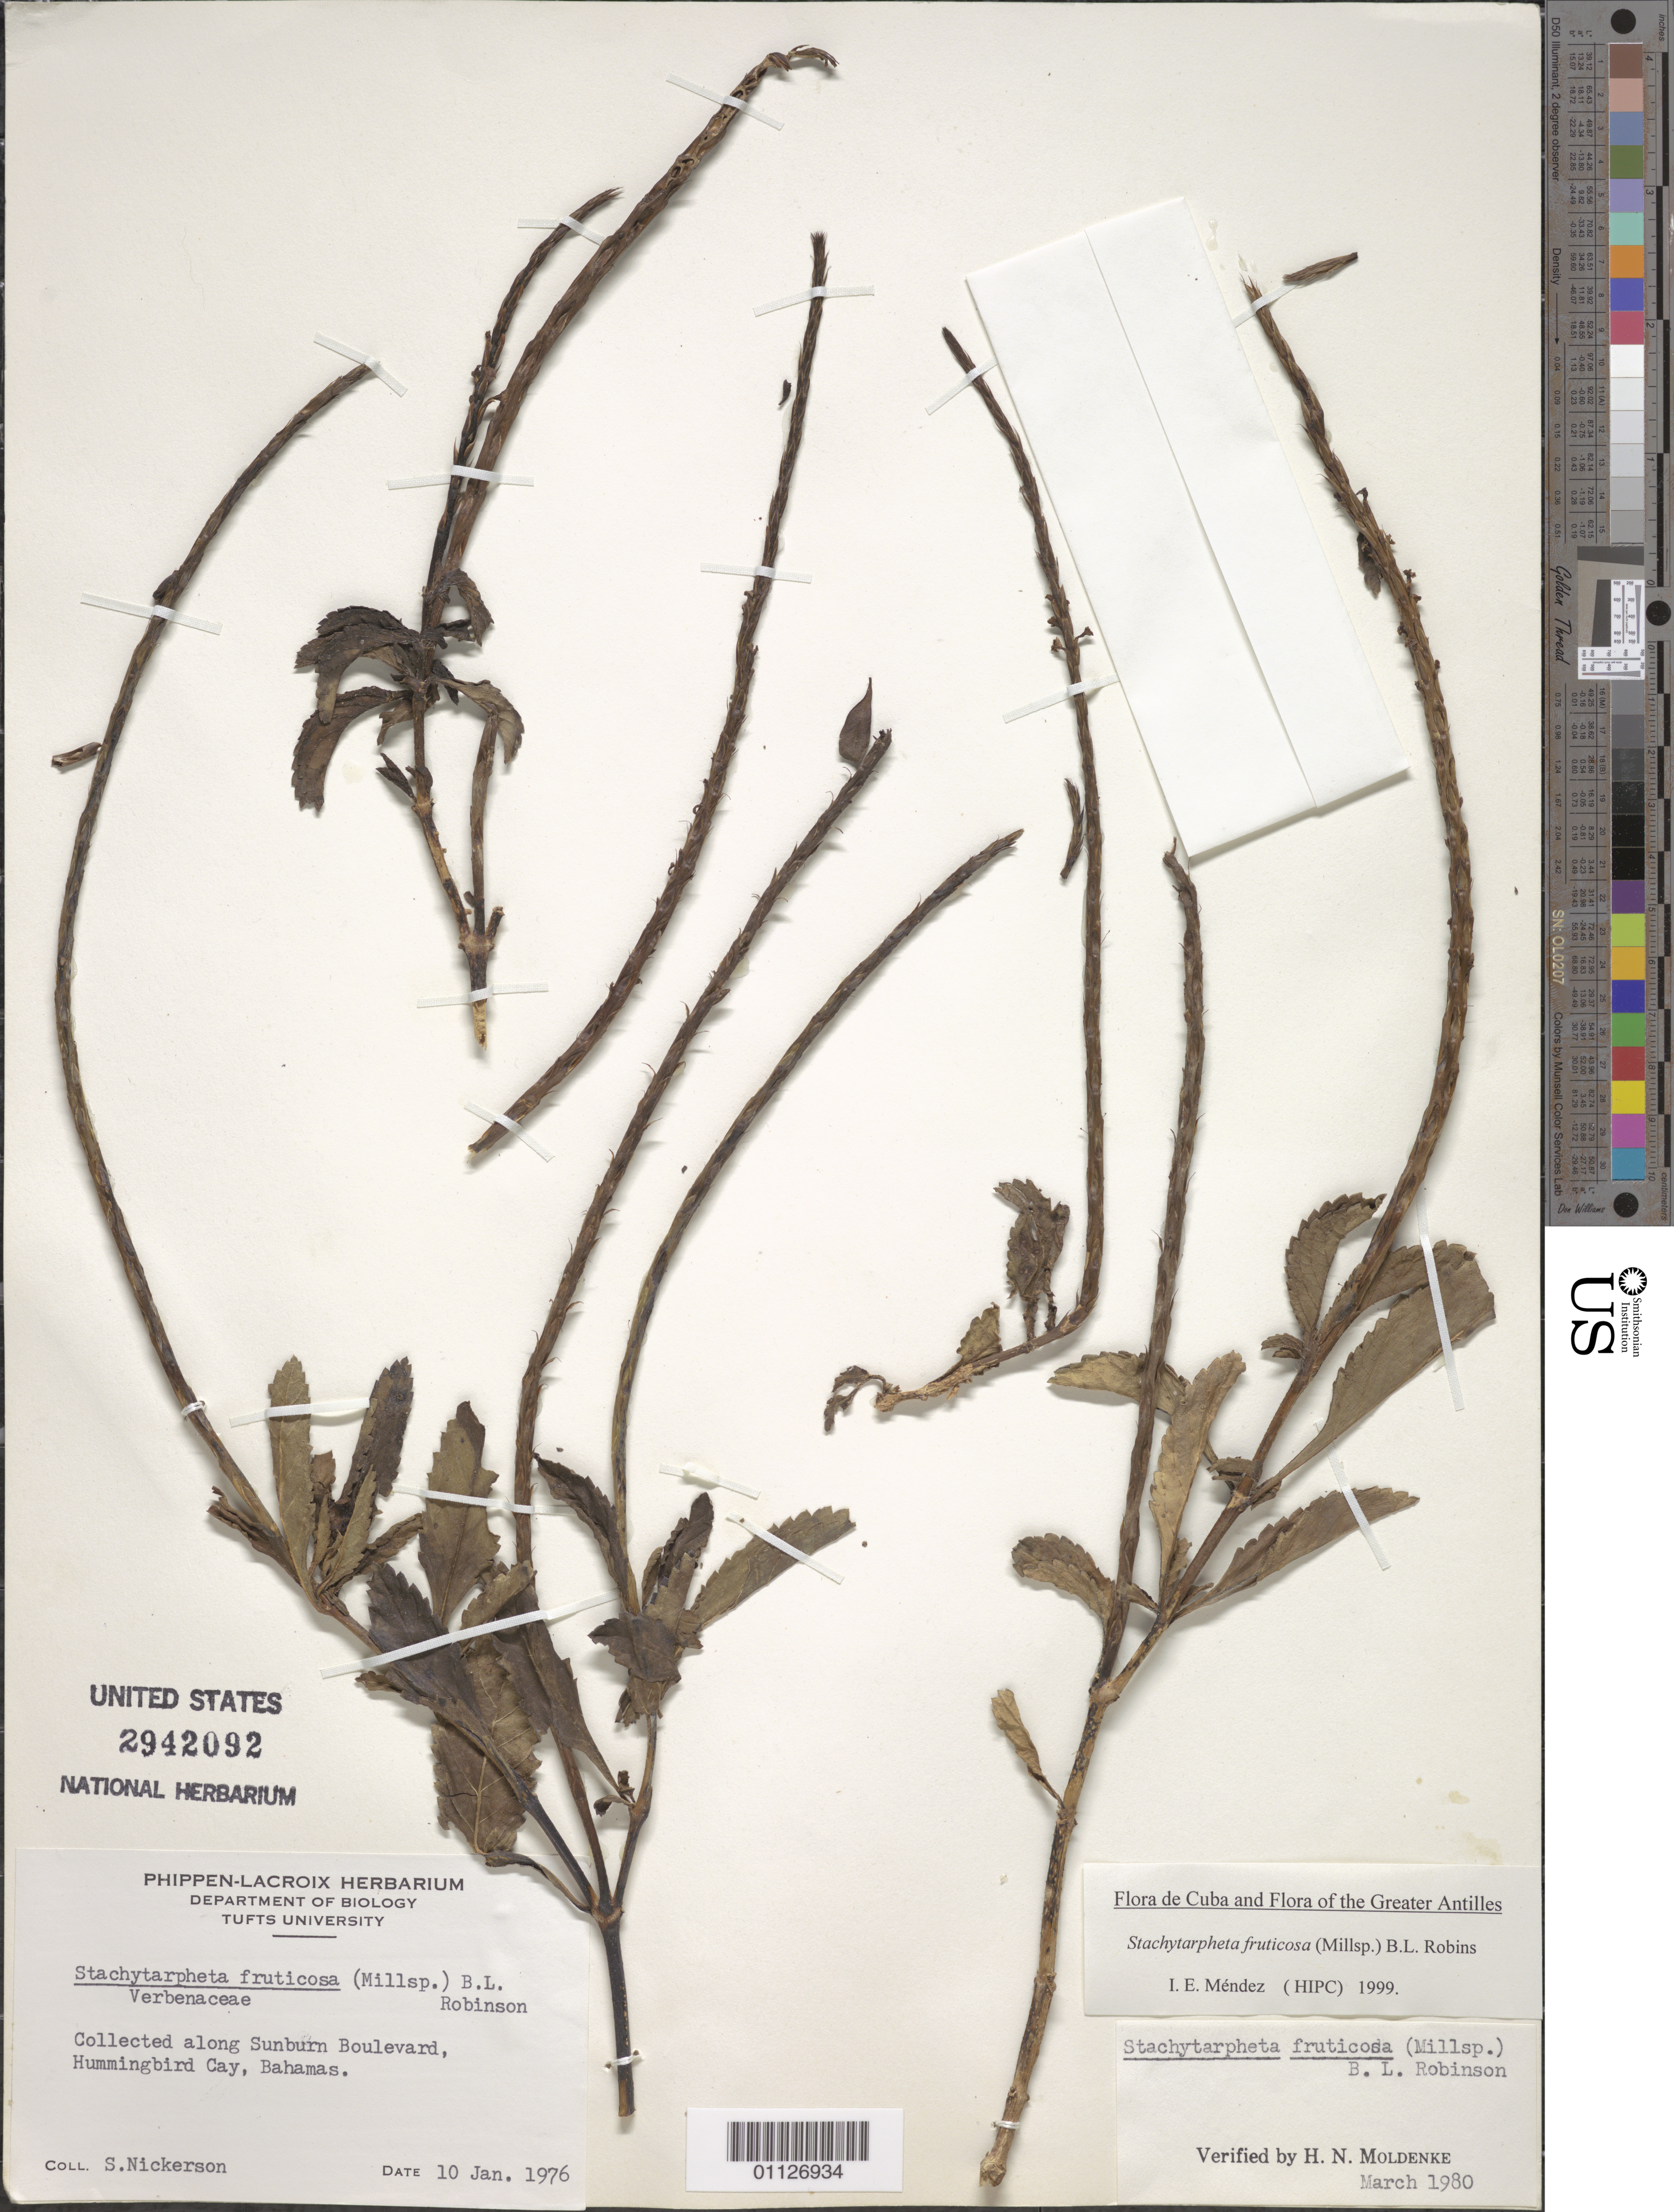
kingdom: Plantae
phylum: Tracheophyta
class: Magnoliopsida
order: Lamiales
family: Verbenaceae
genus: Stachytarpheta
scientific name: Stachytarpheta fruticosa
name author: (Millsp.) B.L. Rob.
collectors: S. Nickerson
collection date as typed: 10 Jan 1976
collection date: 1976-01-10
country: Bahamas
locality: Sunburn Boulevard, Hummingbird Cay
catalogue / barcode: US 2942092